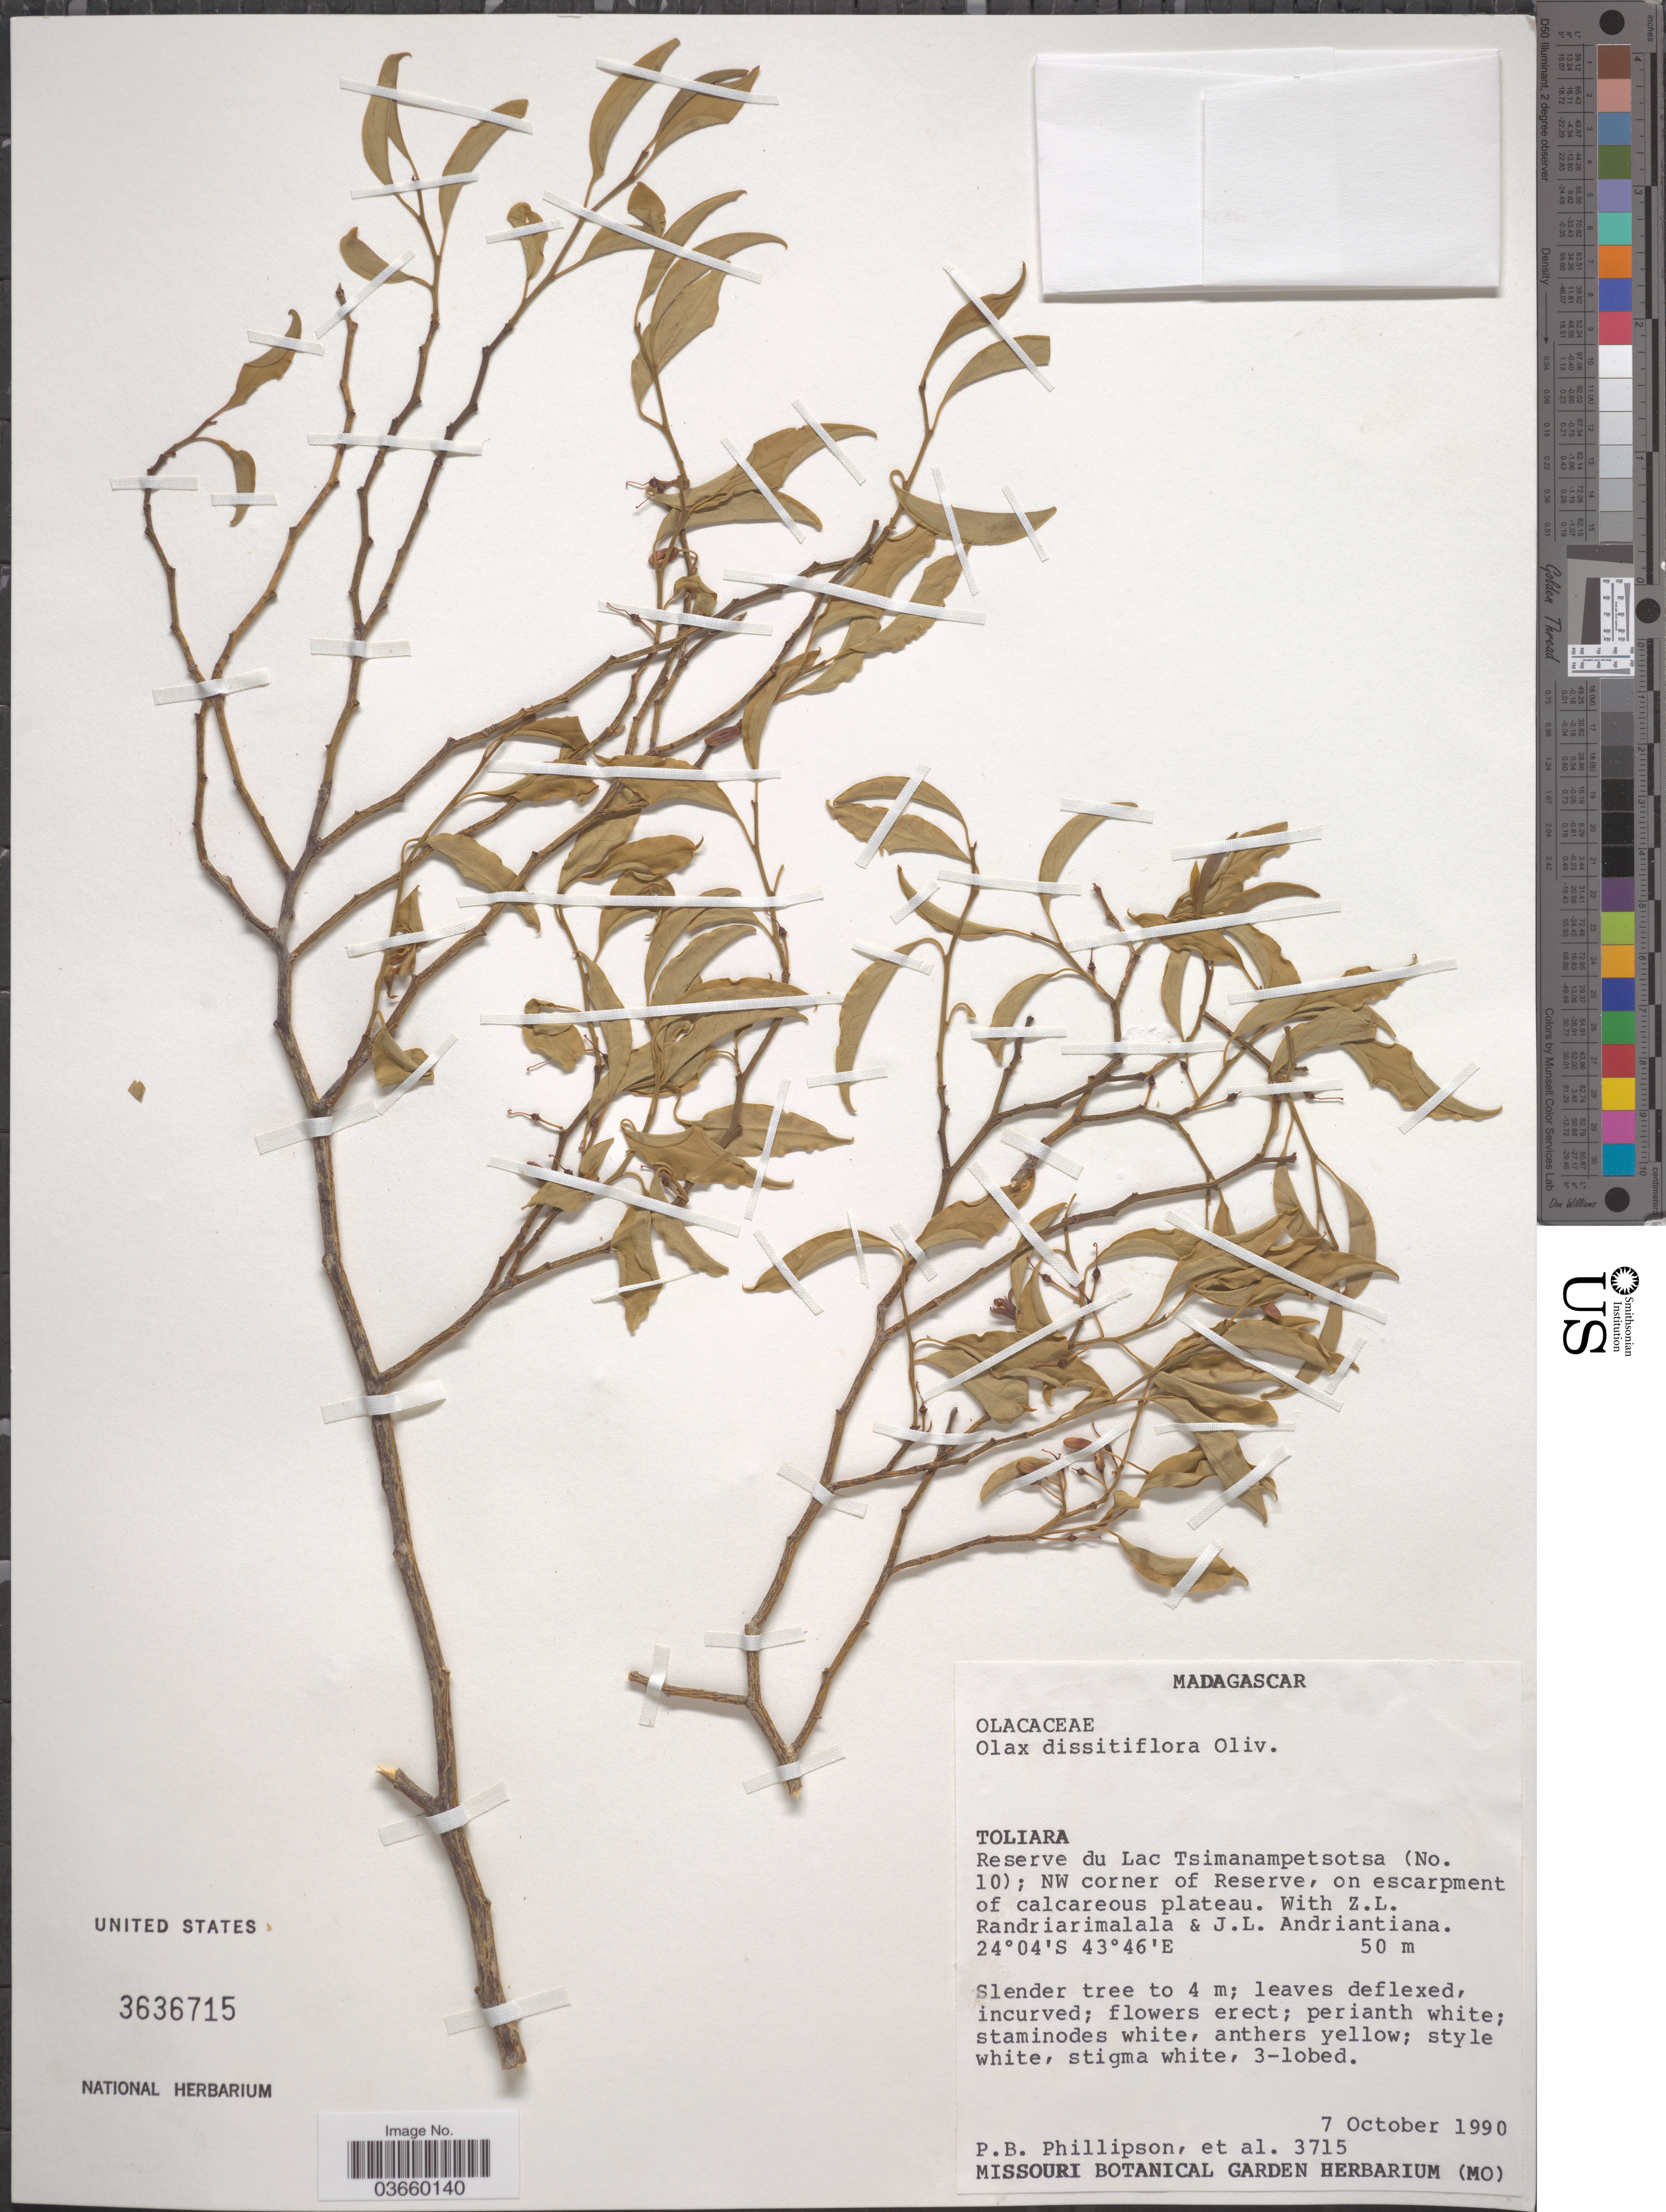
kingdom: Plantae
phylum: Tracheophyta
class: Magnoliopsida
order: Santalales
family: Olacaceae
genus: Olax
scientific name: Olax dissitiflora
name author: Oliv.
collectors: P. B. Phillipson, Z. Randriarimalala & J. Andriantiana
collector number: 3715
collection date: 1990-10-07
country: Madagascar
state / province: Atsimo-Andrefana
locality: Reserve du Lac Tsimanampetsotsa (No. 10); NW corner of Réserve, on escarpment of calcareous plateau.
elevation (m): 50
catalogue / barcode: US 3636715